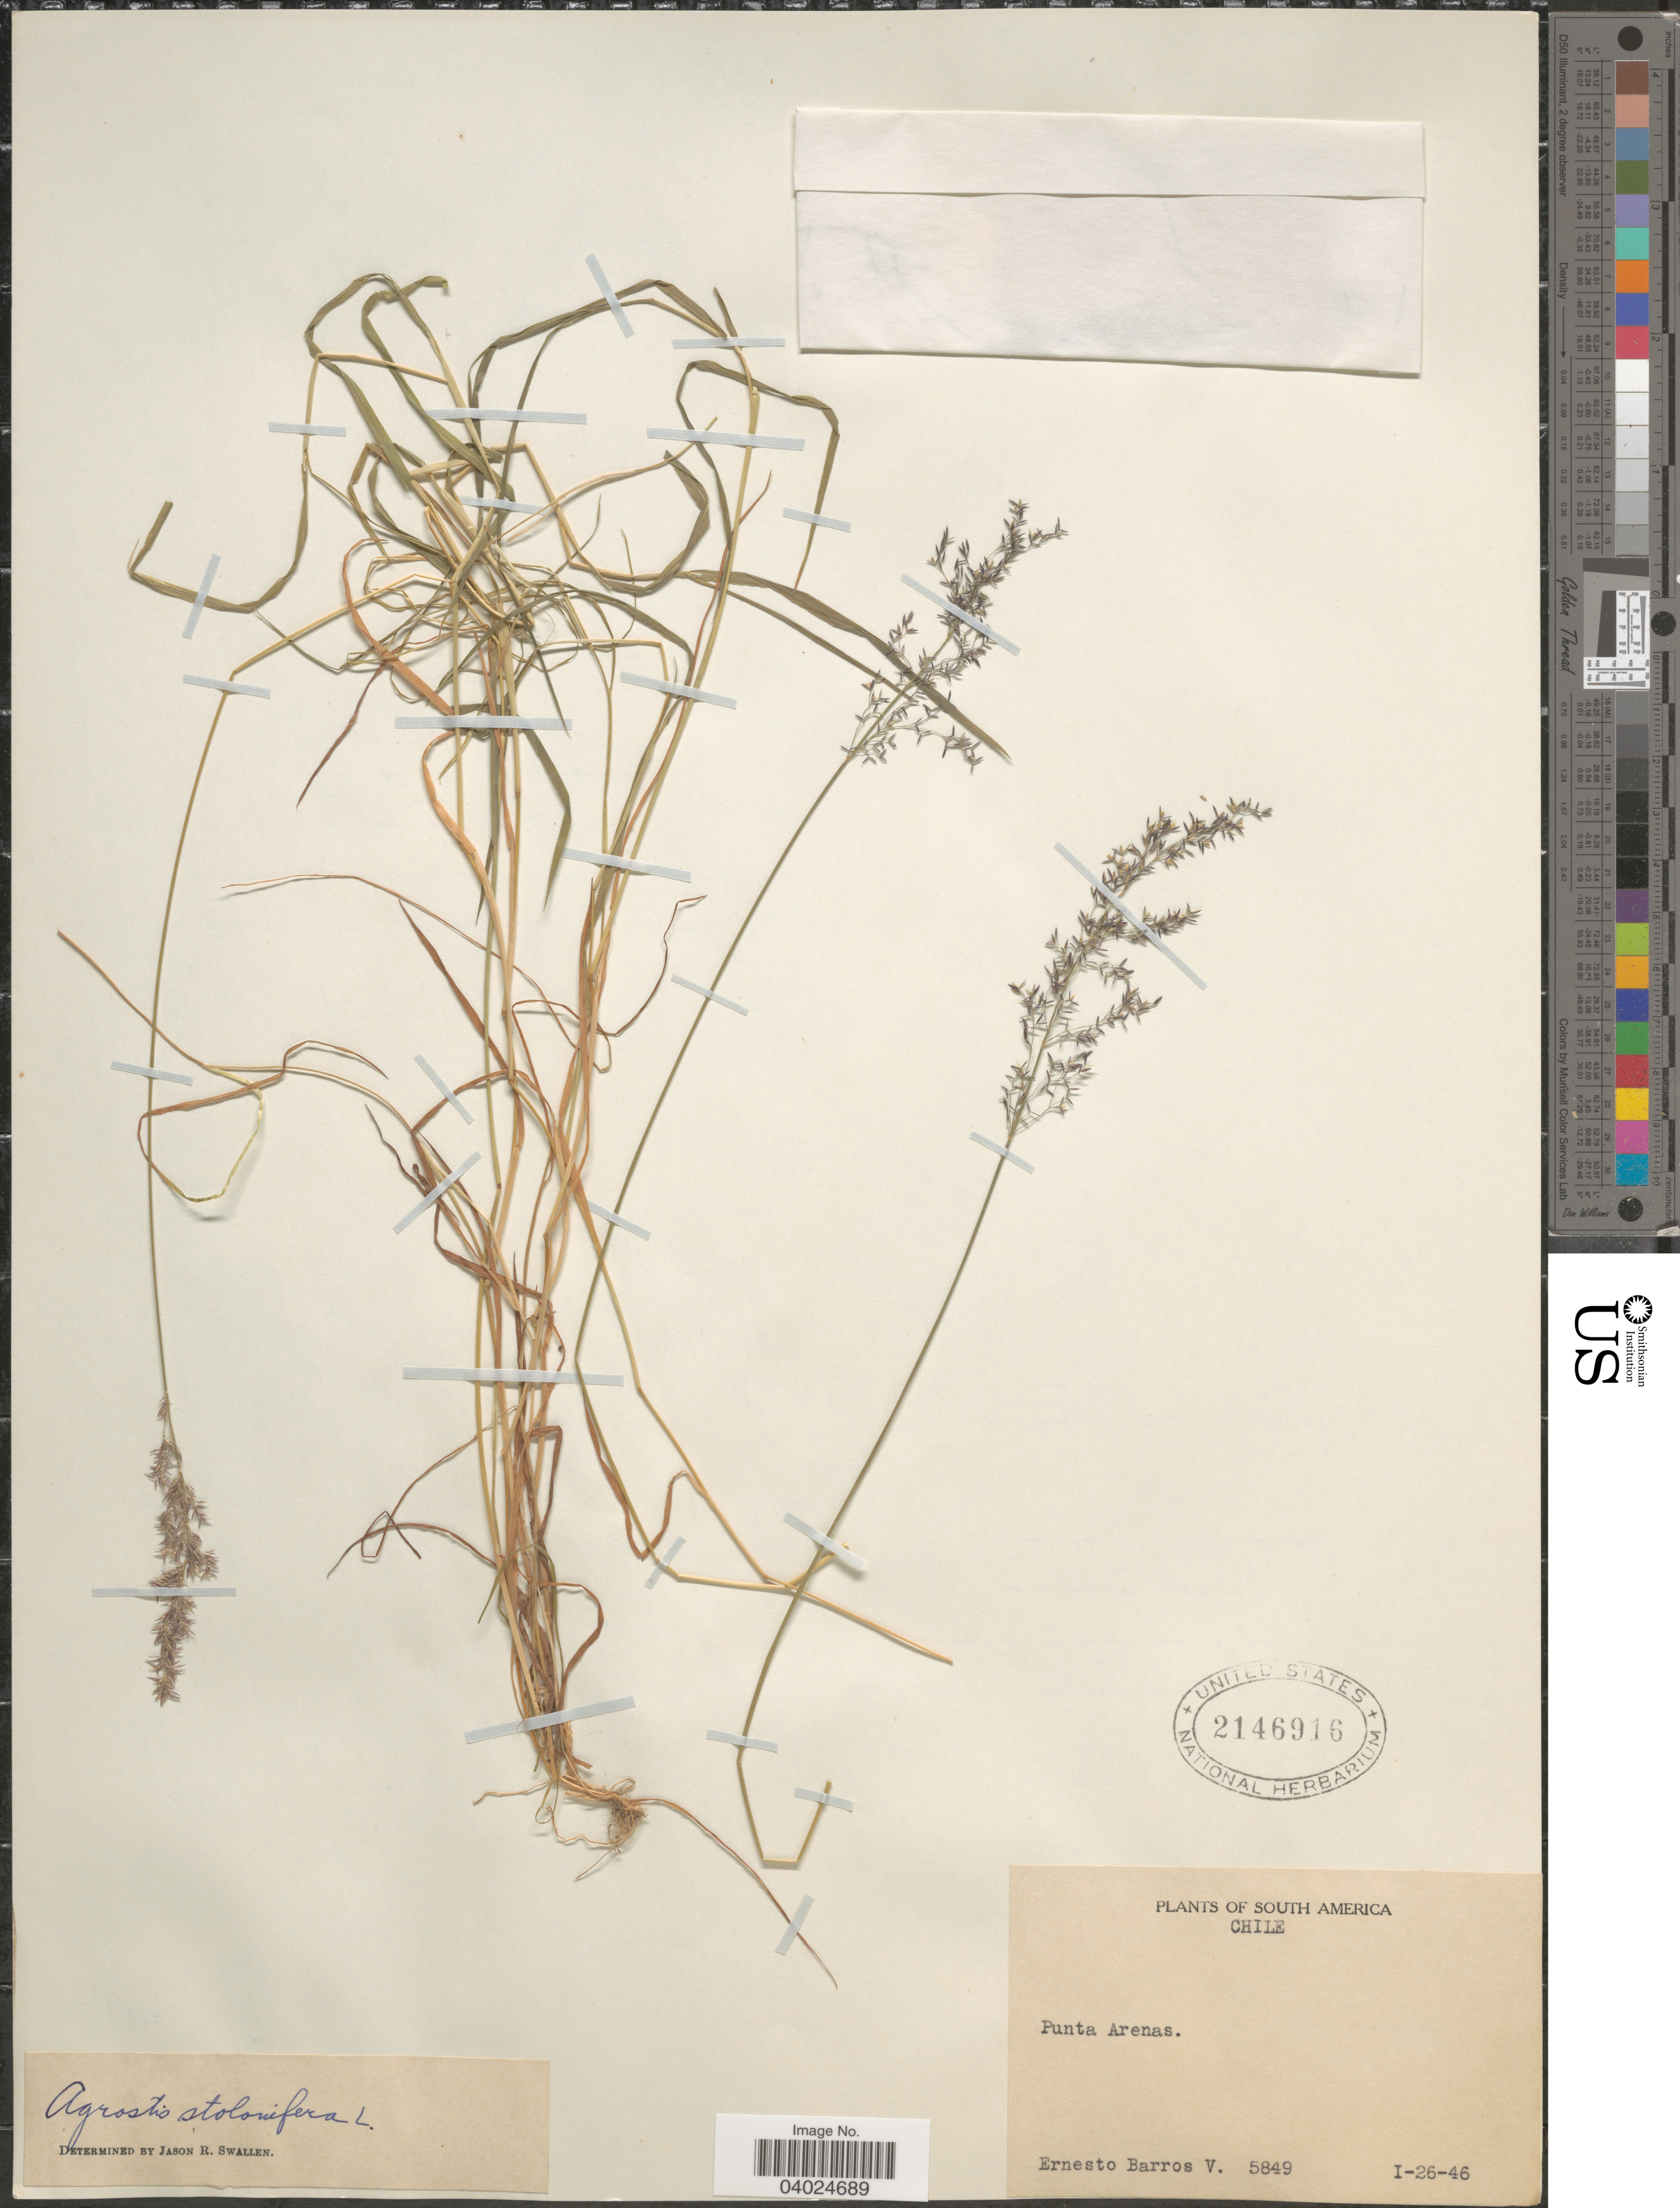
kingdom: Plantae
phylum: Tracheophyta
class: Liliopsida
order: Poales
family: Poaceae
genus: Agrostis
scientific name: Agrostis stolonifera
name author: L.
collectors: E. Barros V.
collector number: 5849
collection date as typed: Transcribed d/m/y: 26/1/46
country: Chile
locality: Punta Arenas.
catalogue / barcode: US 2146916